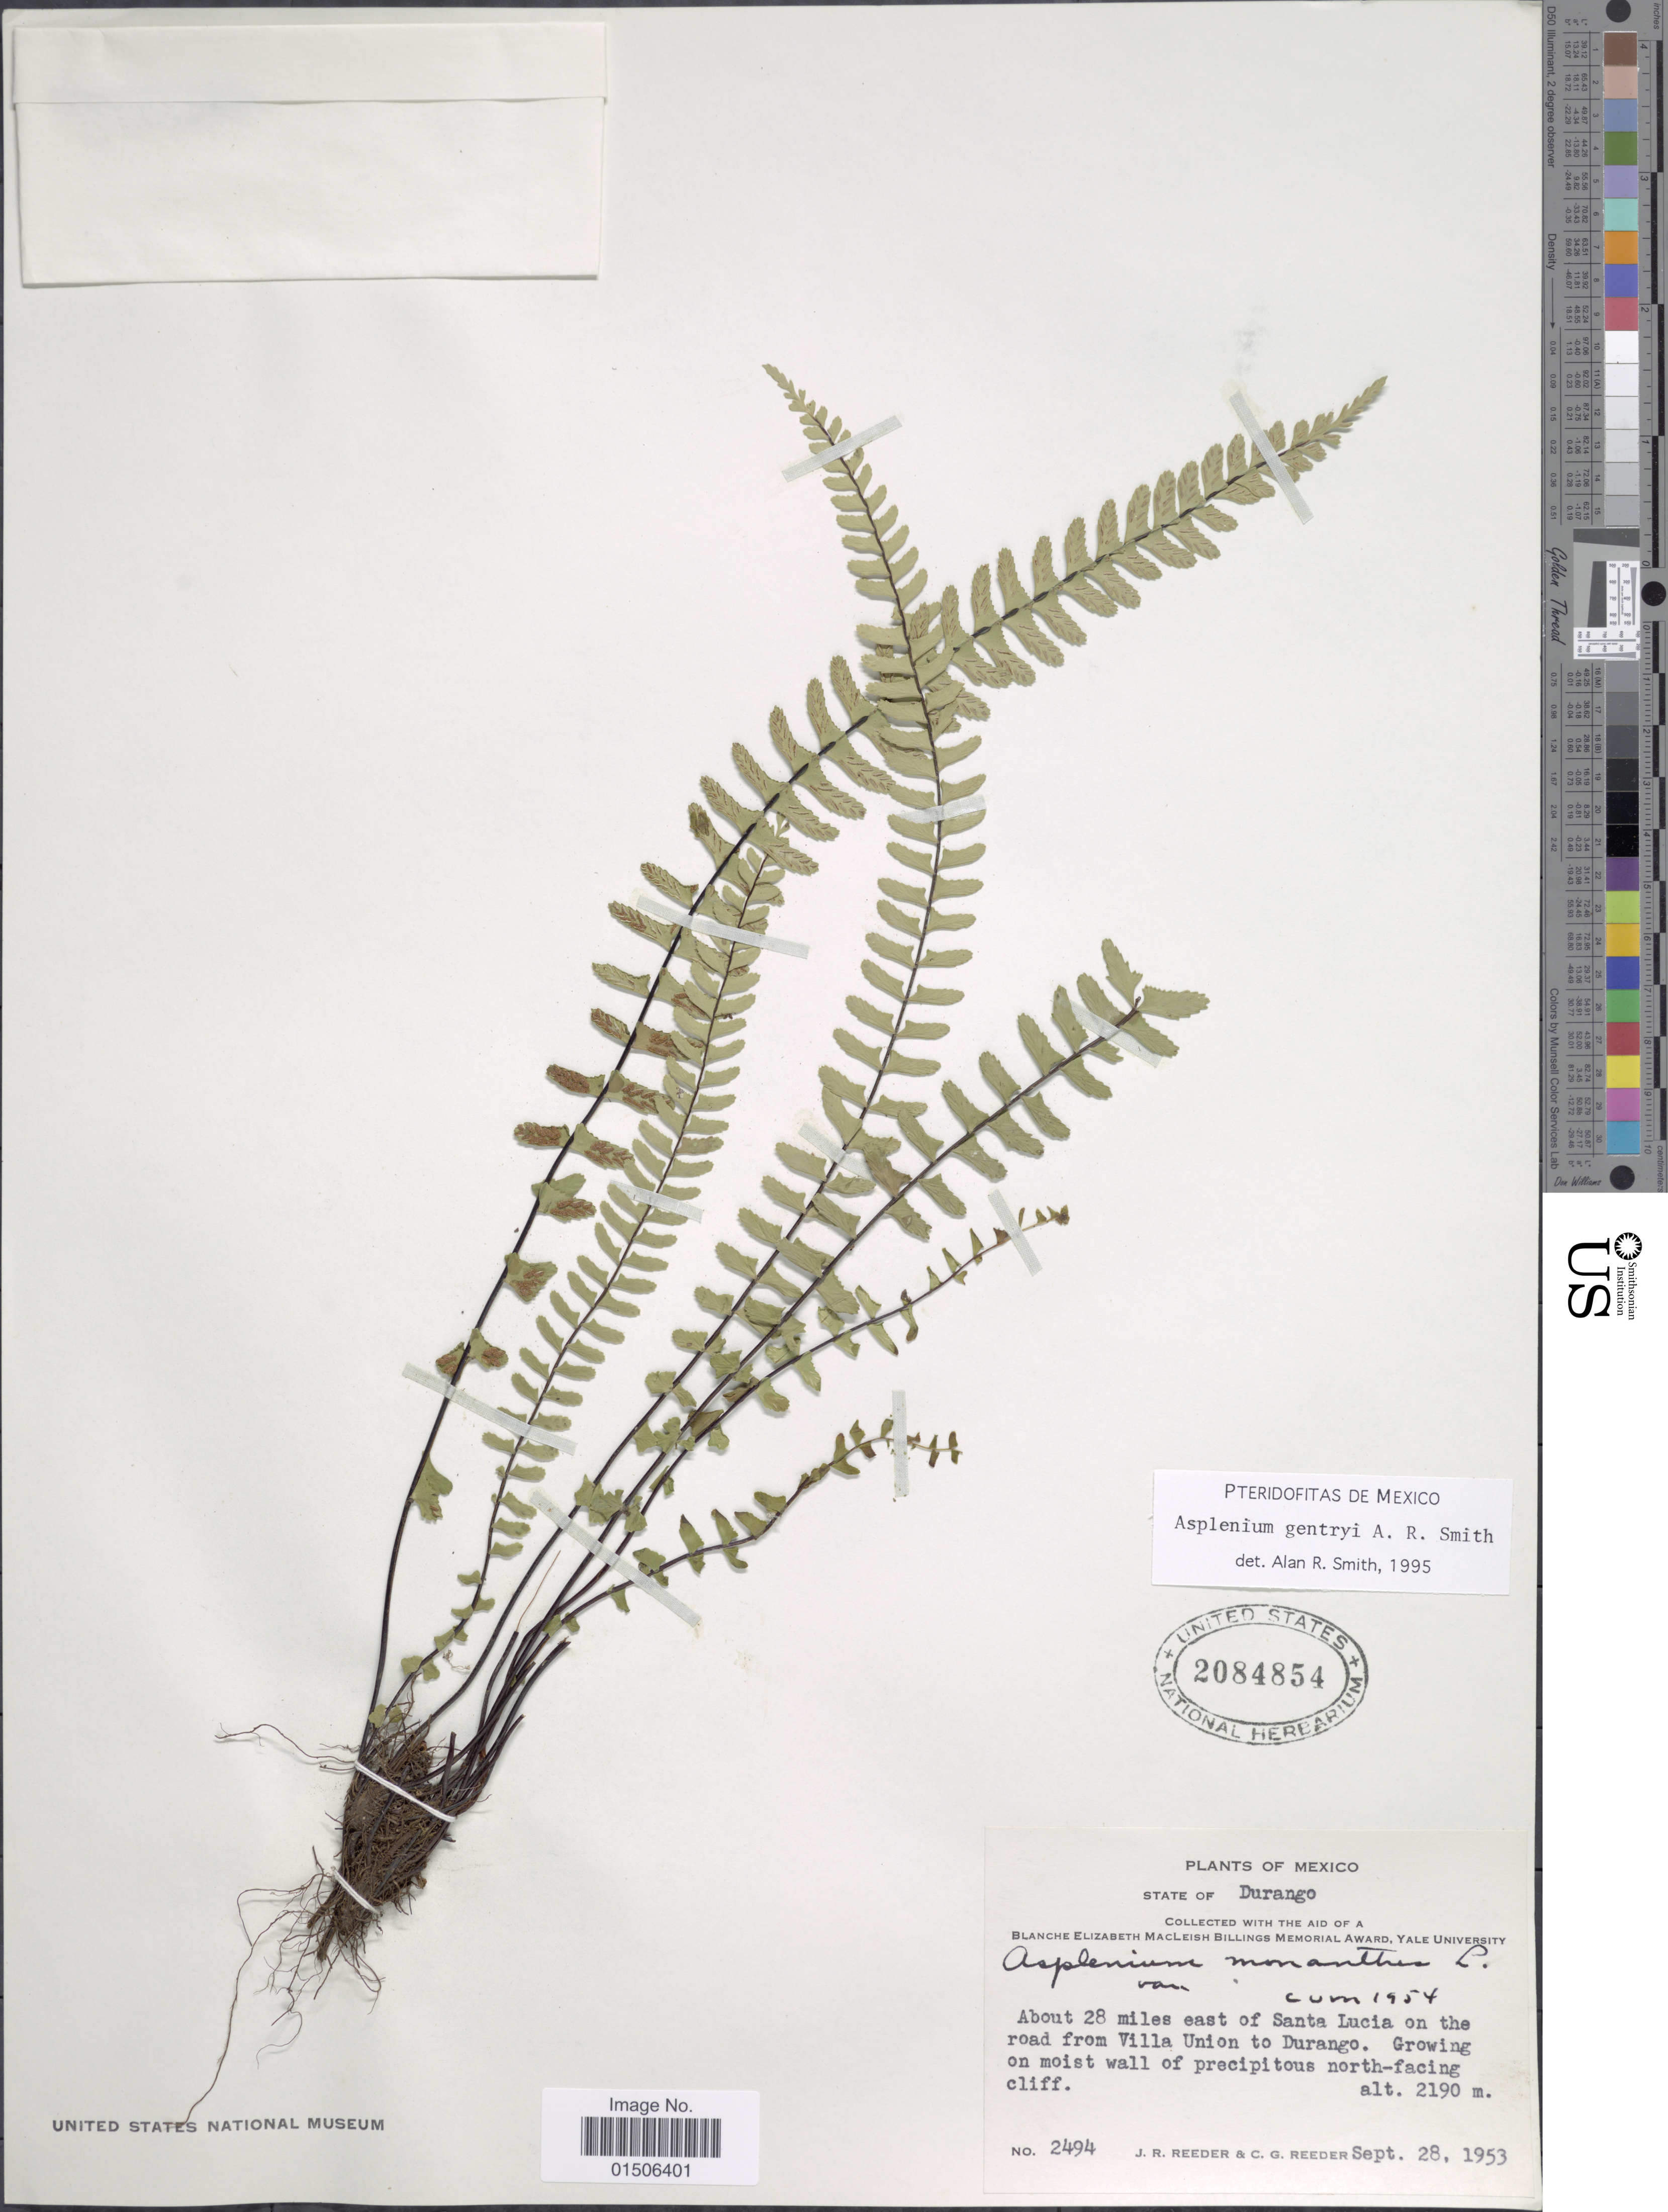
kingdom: Plantae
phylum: Tracheophyta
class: Polypodiopsida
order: Polypodiales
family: Aspleniaceae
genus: Asplenium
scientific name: Asplenium gentryi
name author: A.R. Sm.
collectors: J. R. Reeder & C. G. Reeder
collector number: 2494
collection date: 1953-09-28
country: Mexico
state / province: Durango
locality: About 28 miles east of Santa Lucia on the road from Villa Union to Durango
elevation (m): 2190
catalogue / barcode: US 2084854